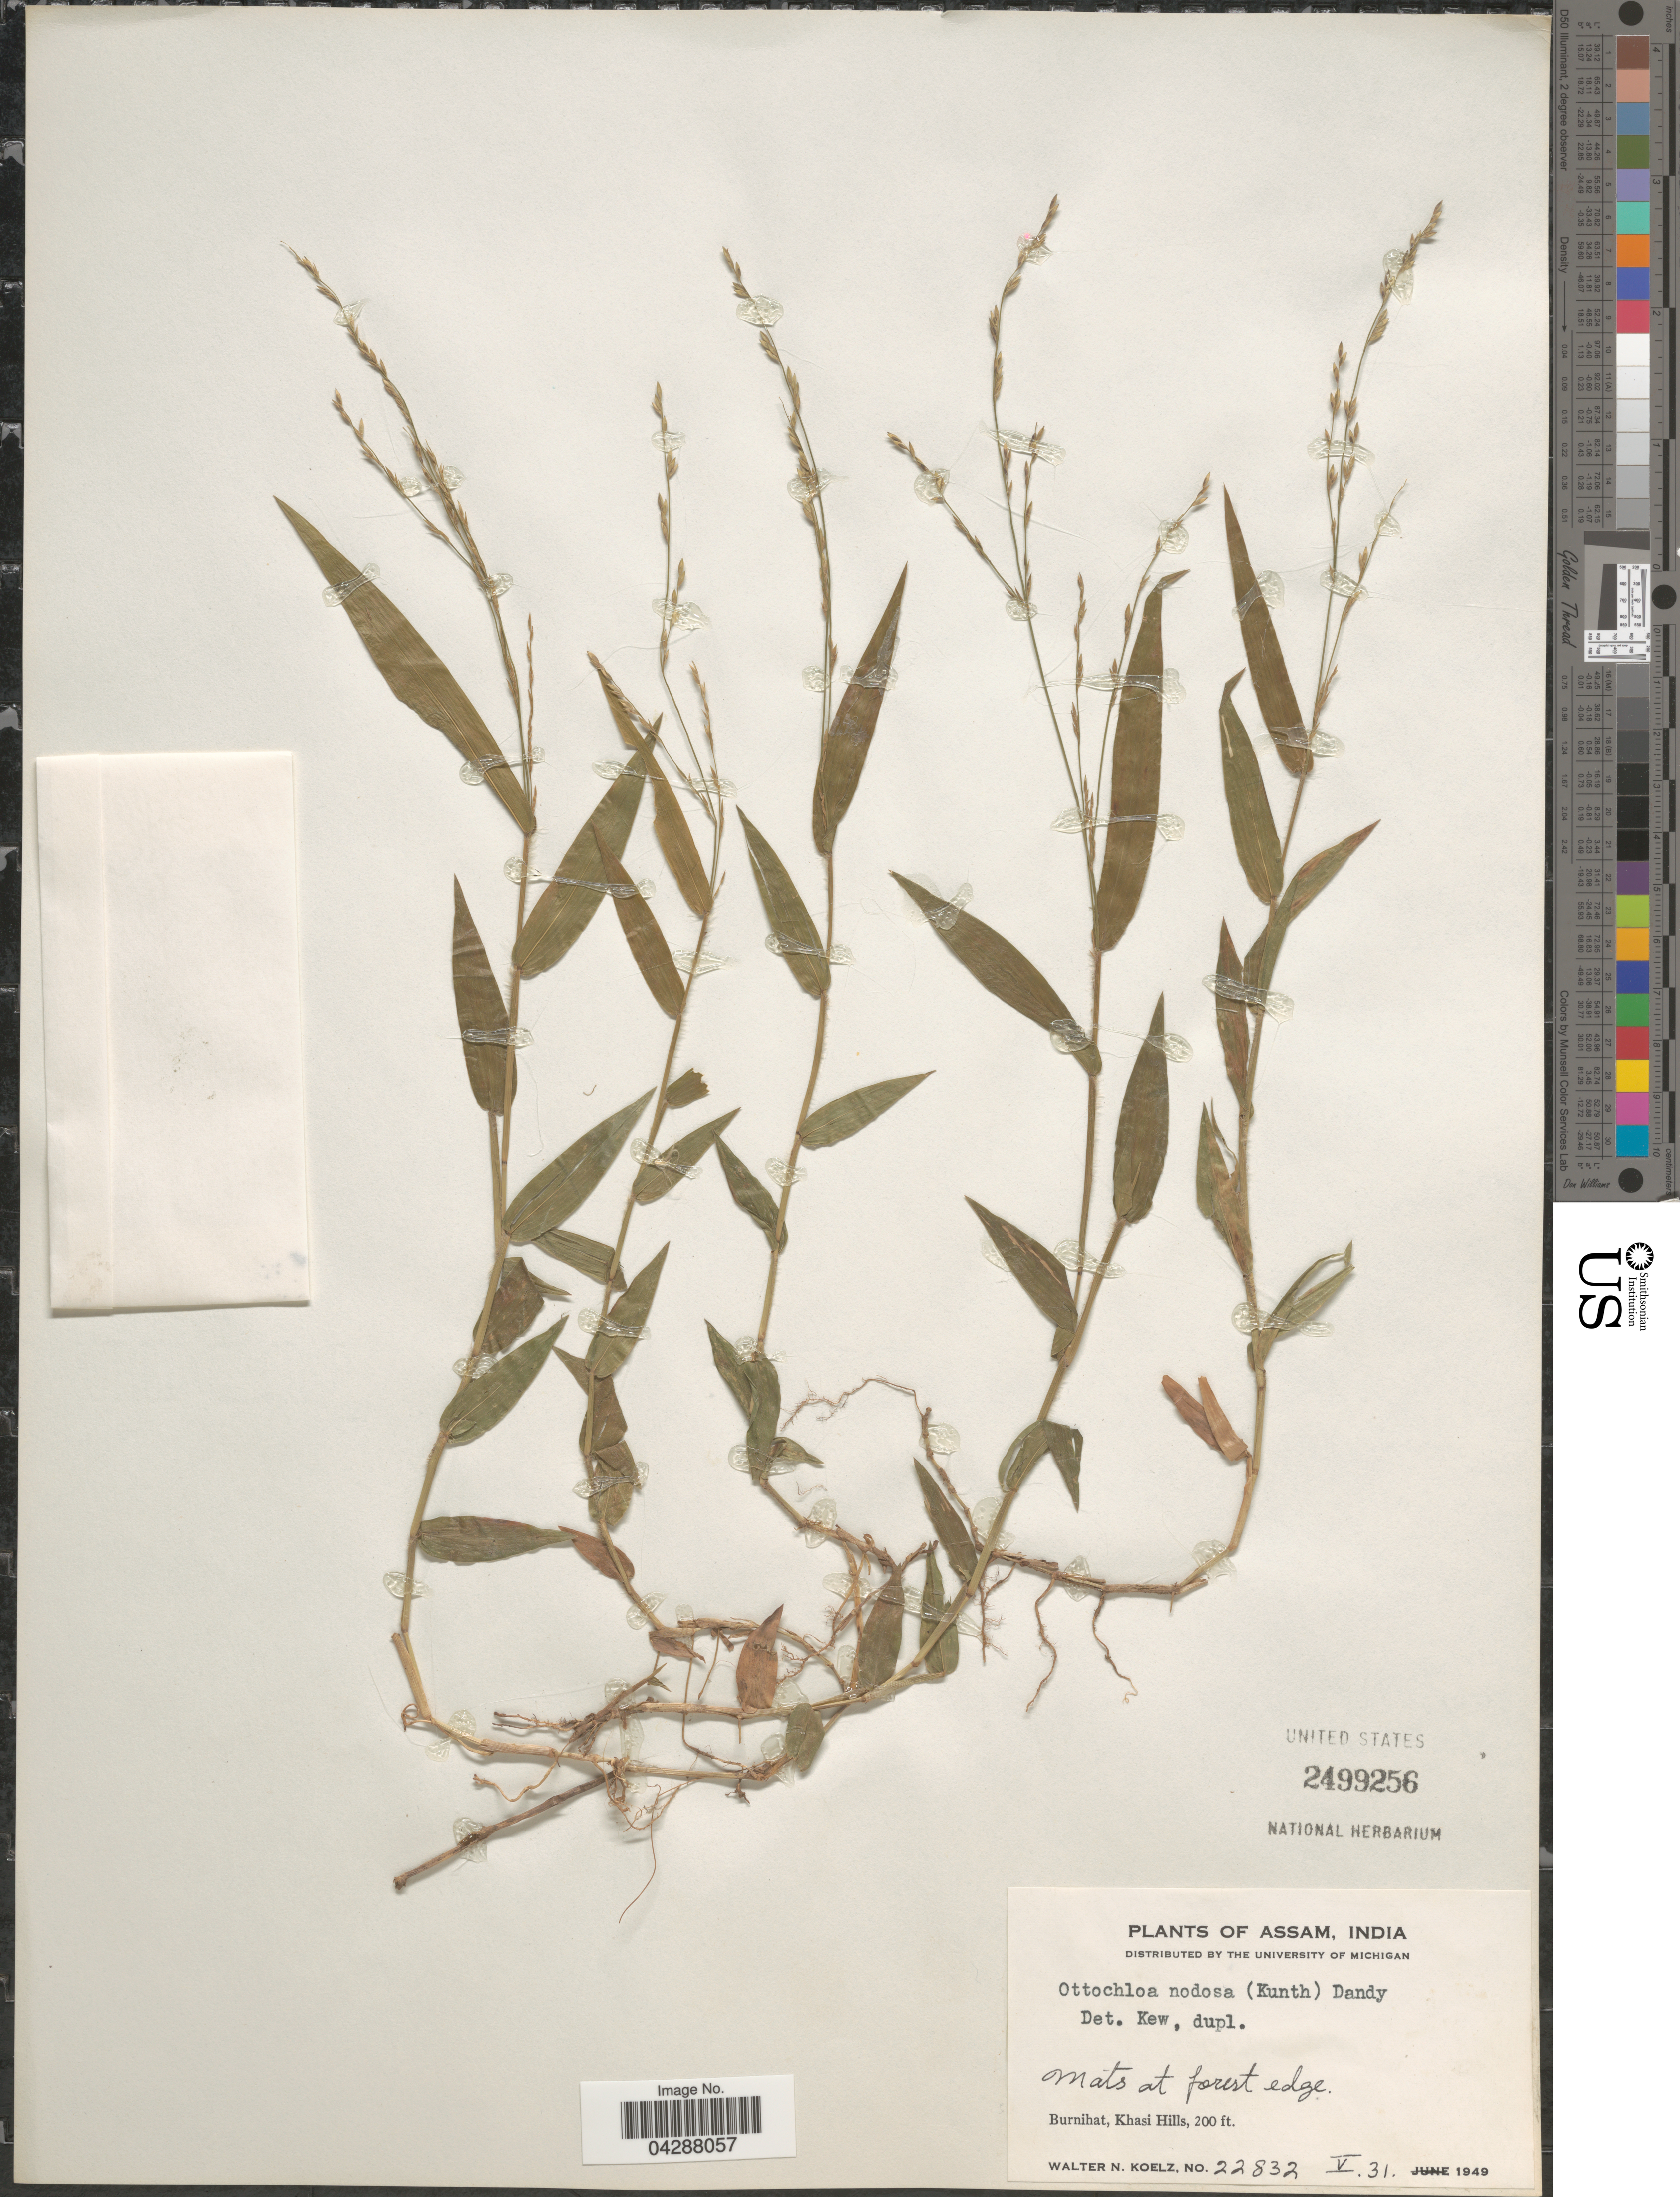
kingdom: Plantae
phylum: Tracheophyta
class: Liliopsida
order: Poales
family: Poaceae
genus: Ottochloa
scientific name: Ottochloa nodosa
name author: (Kunth) Dandy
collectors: W. N. Koelz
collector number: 22832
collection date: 1949-05-31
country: India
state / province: Meghalaya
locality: Burnihat, Khasi Hills.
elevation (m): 61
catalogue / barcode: US 2499256